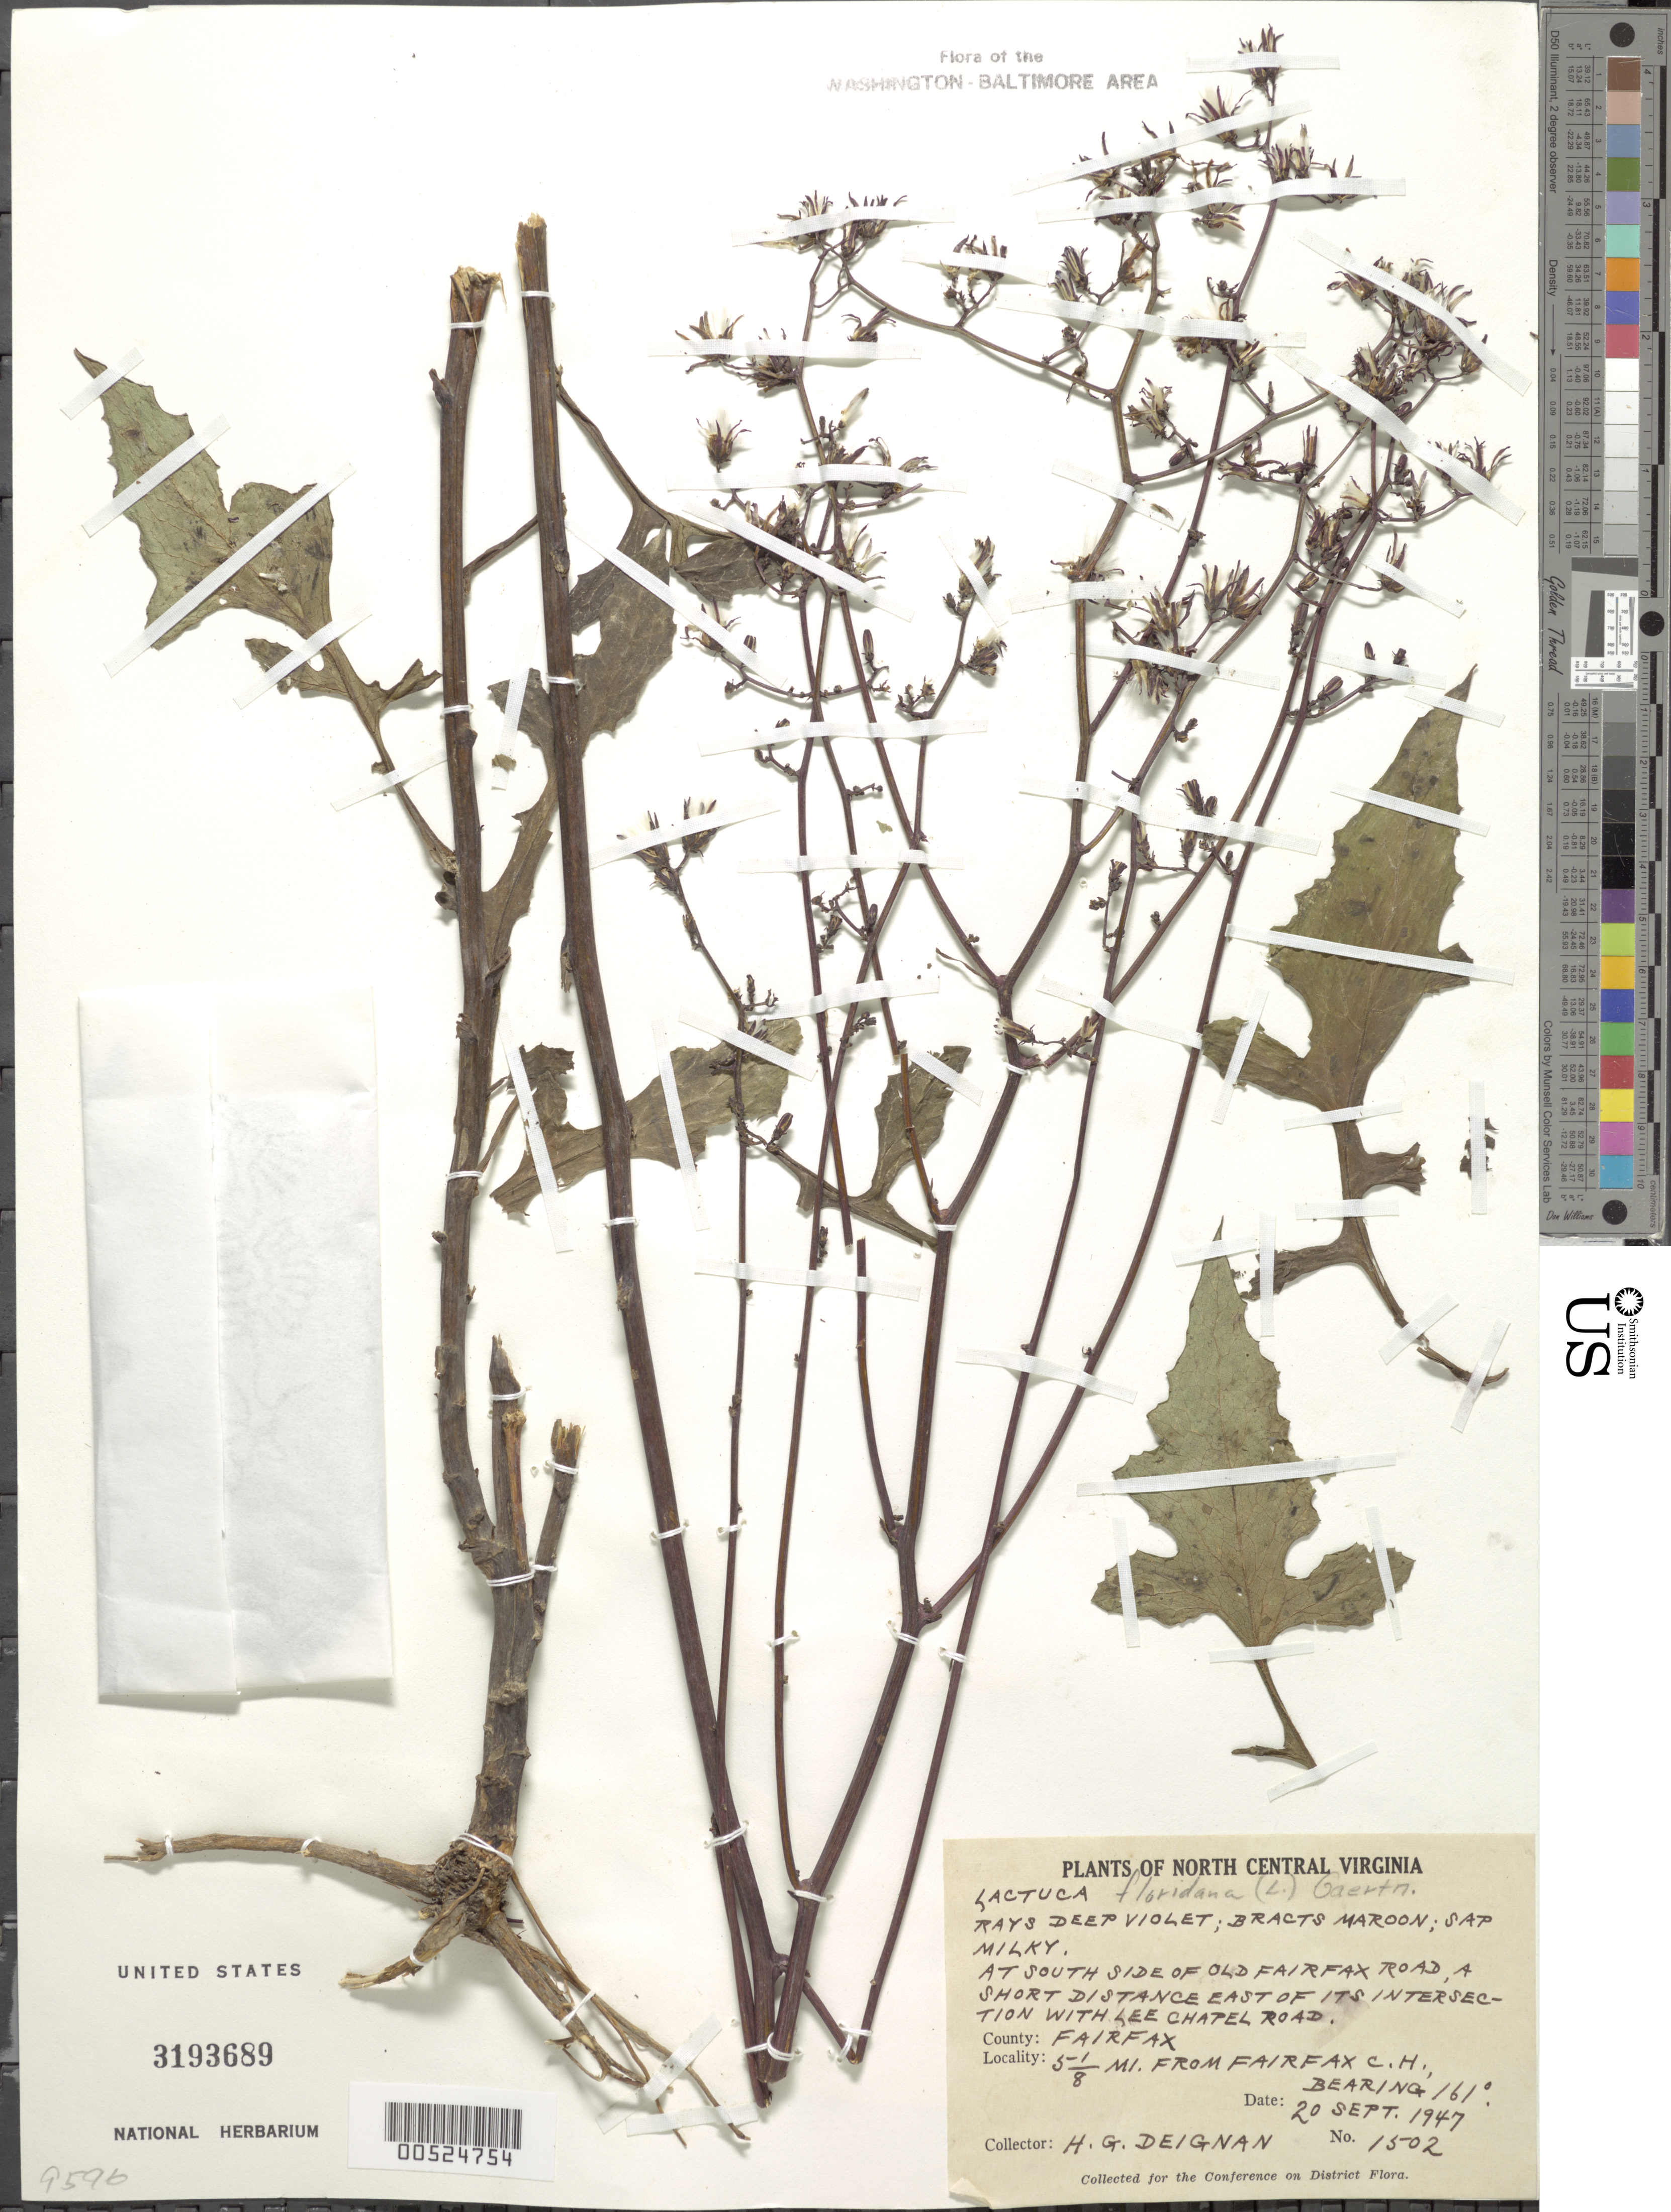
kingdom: Plantae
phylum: Tracheophyta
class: Magnoliopsida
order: Asterales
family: Asteraceae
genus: Lactuca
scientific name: Lactuca floridana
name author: (L.) Gaertn.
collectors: H. Deignan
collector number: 1502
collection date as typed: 20 Sep 1947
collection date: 1947-09-20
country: United States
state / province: Virginia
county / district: Fairfax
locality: Fairfax Courthouse, 5.1 mi. from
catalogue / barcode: US 3193689